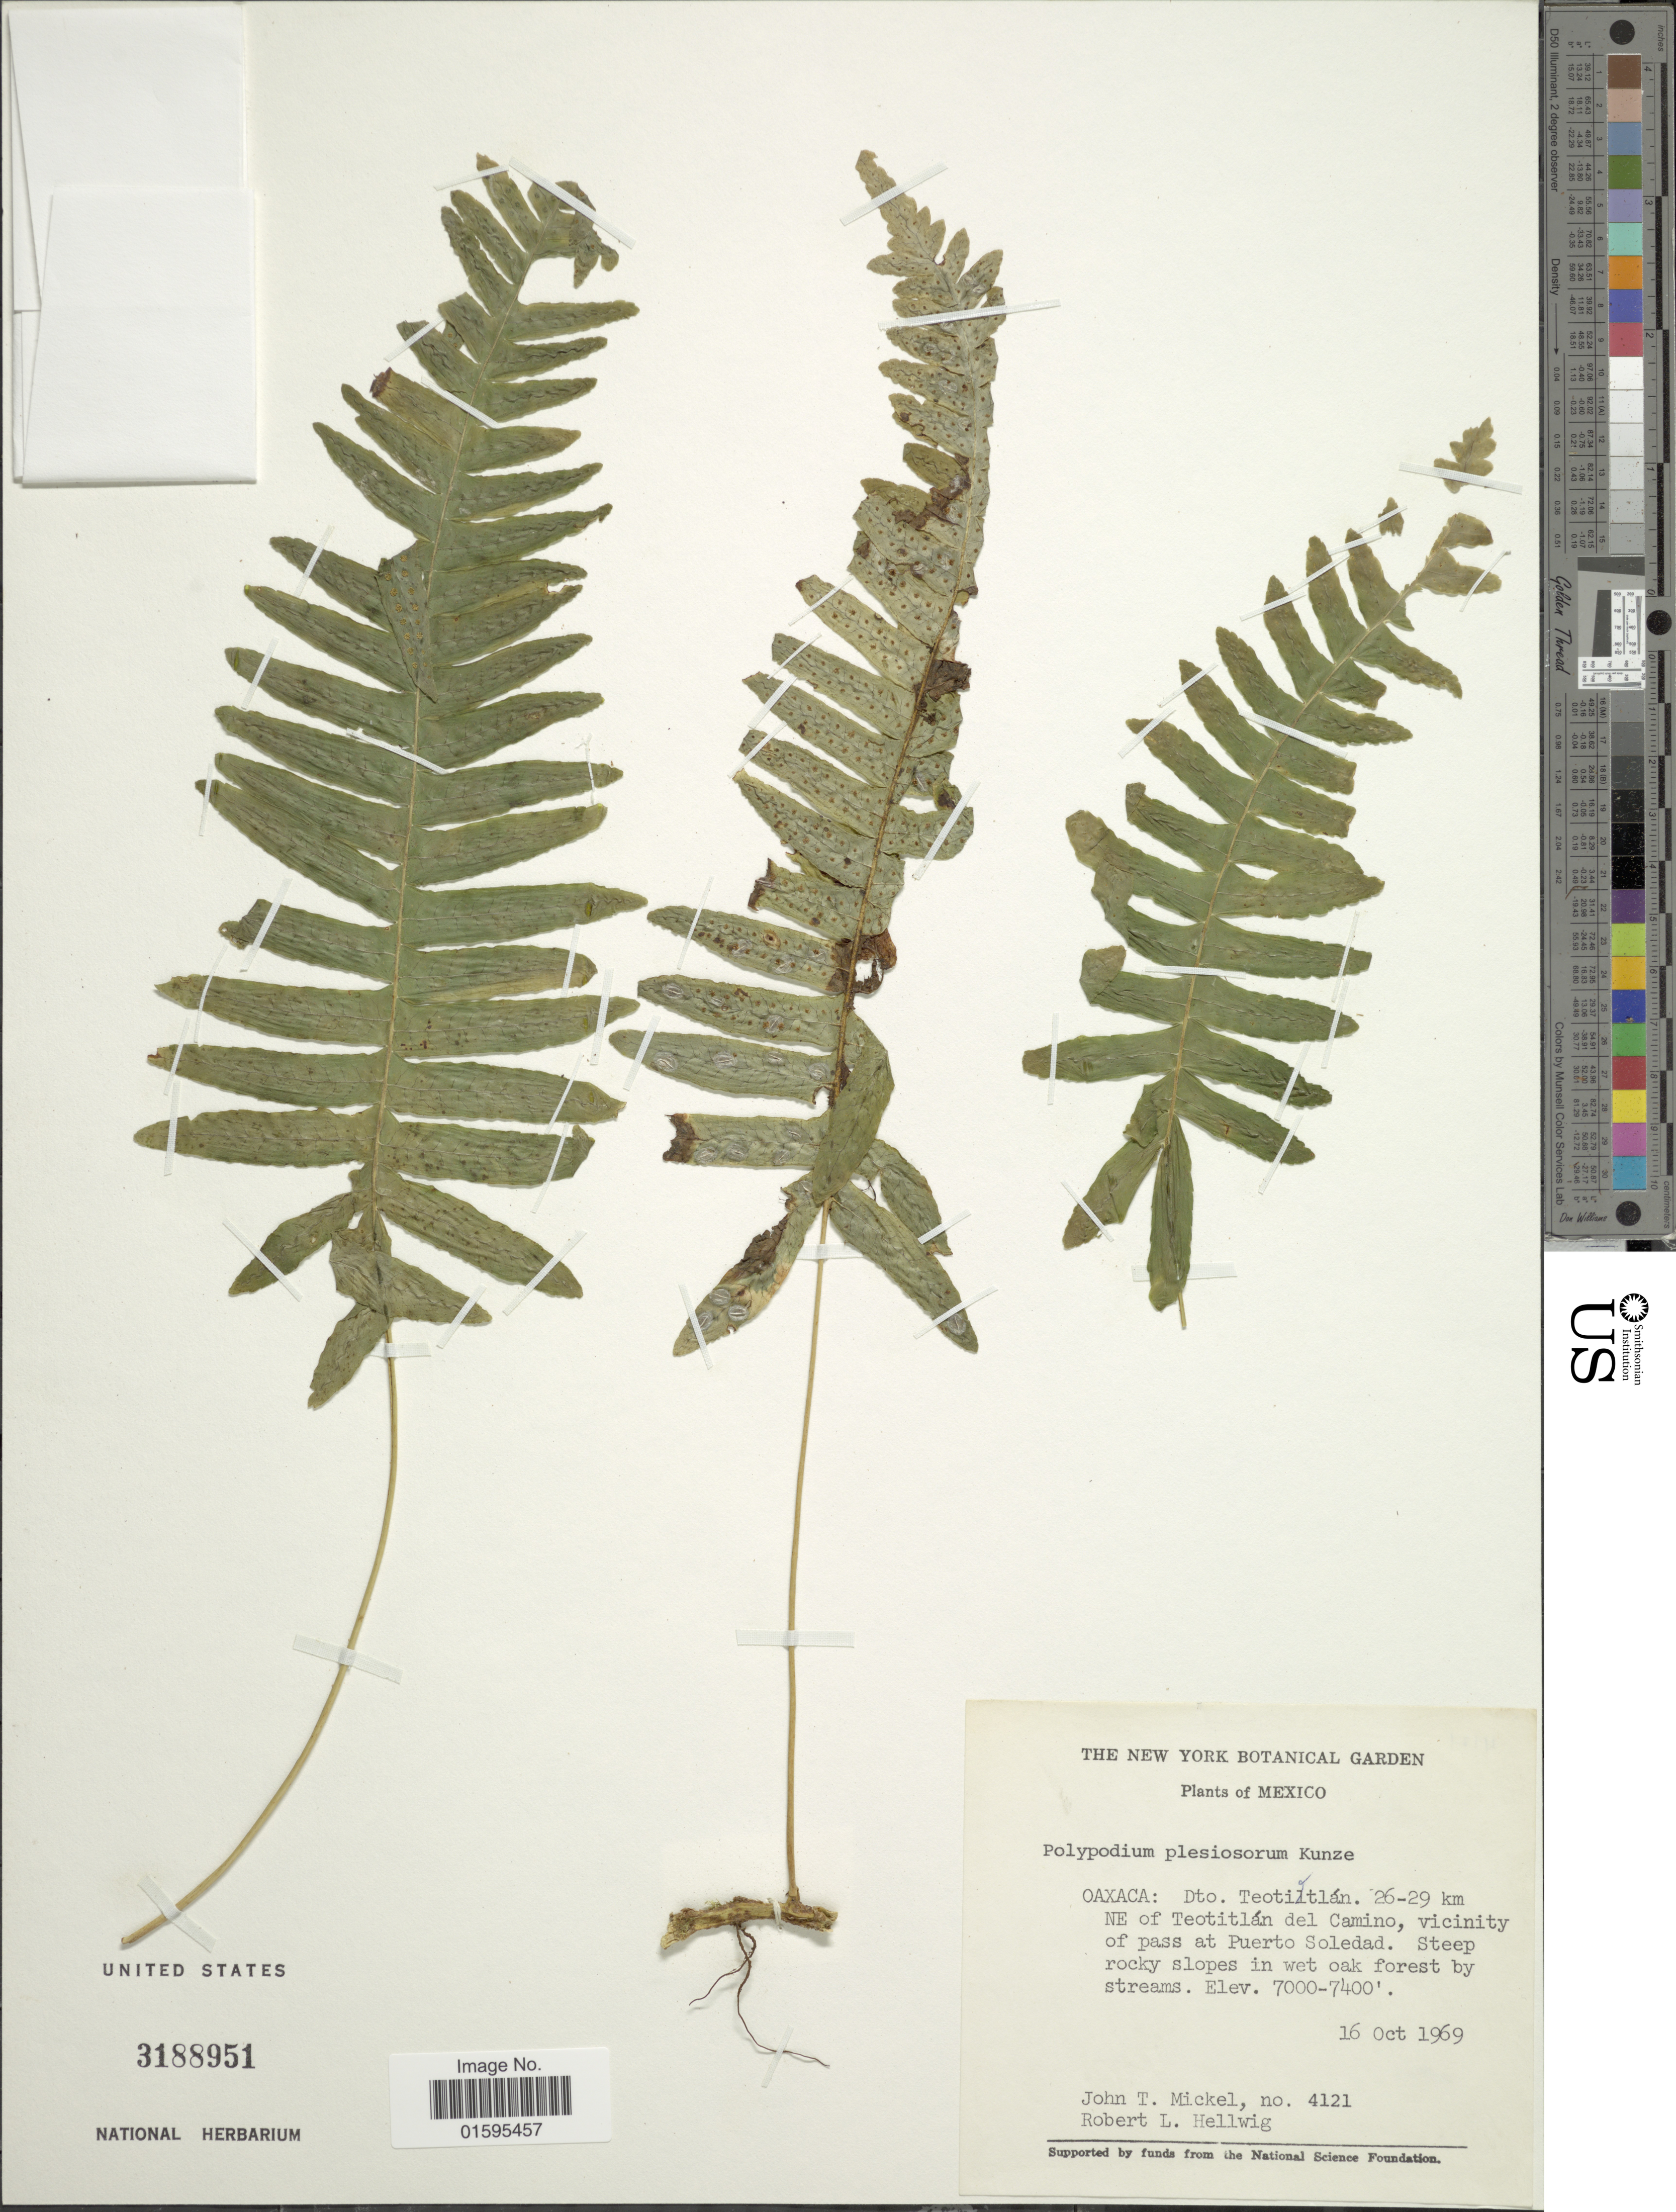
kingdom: Plantae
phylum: Tracheophyta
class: Polypodiopsida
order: Polypodiales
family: Polypodiaceae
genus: Polypodium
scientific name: Polypodium plesiosorum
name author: Kunze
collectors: J. T. Mickel & R. Hellwig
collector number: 4121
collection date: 1969-10-16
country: Mexico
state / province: Oaxaca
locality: Dto. Teotitlán, 26 - 29 km NE of Teotitlán del Camino, vicinity of pass at Puerto Soledad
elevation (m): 2134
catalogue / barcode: US 3188951